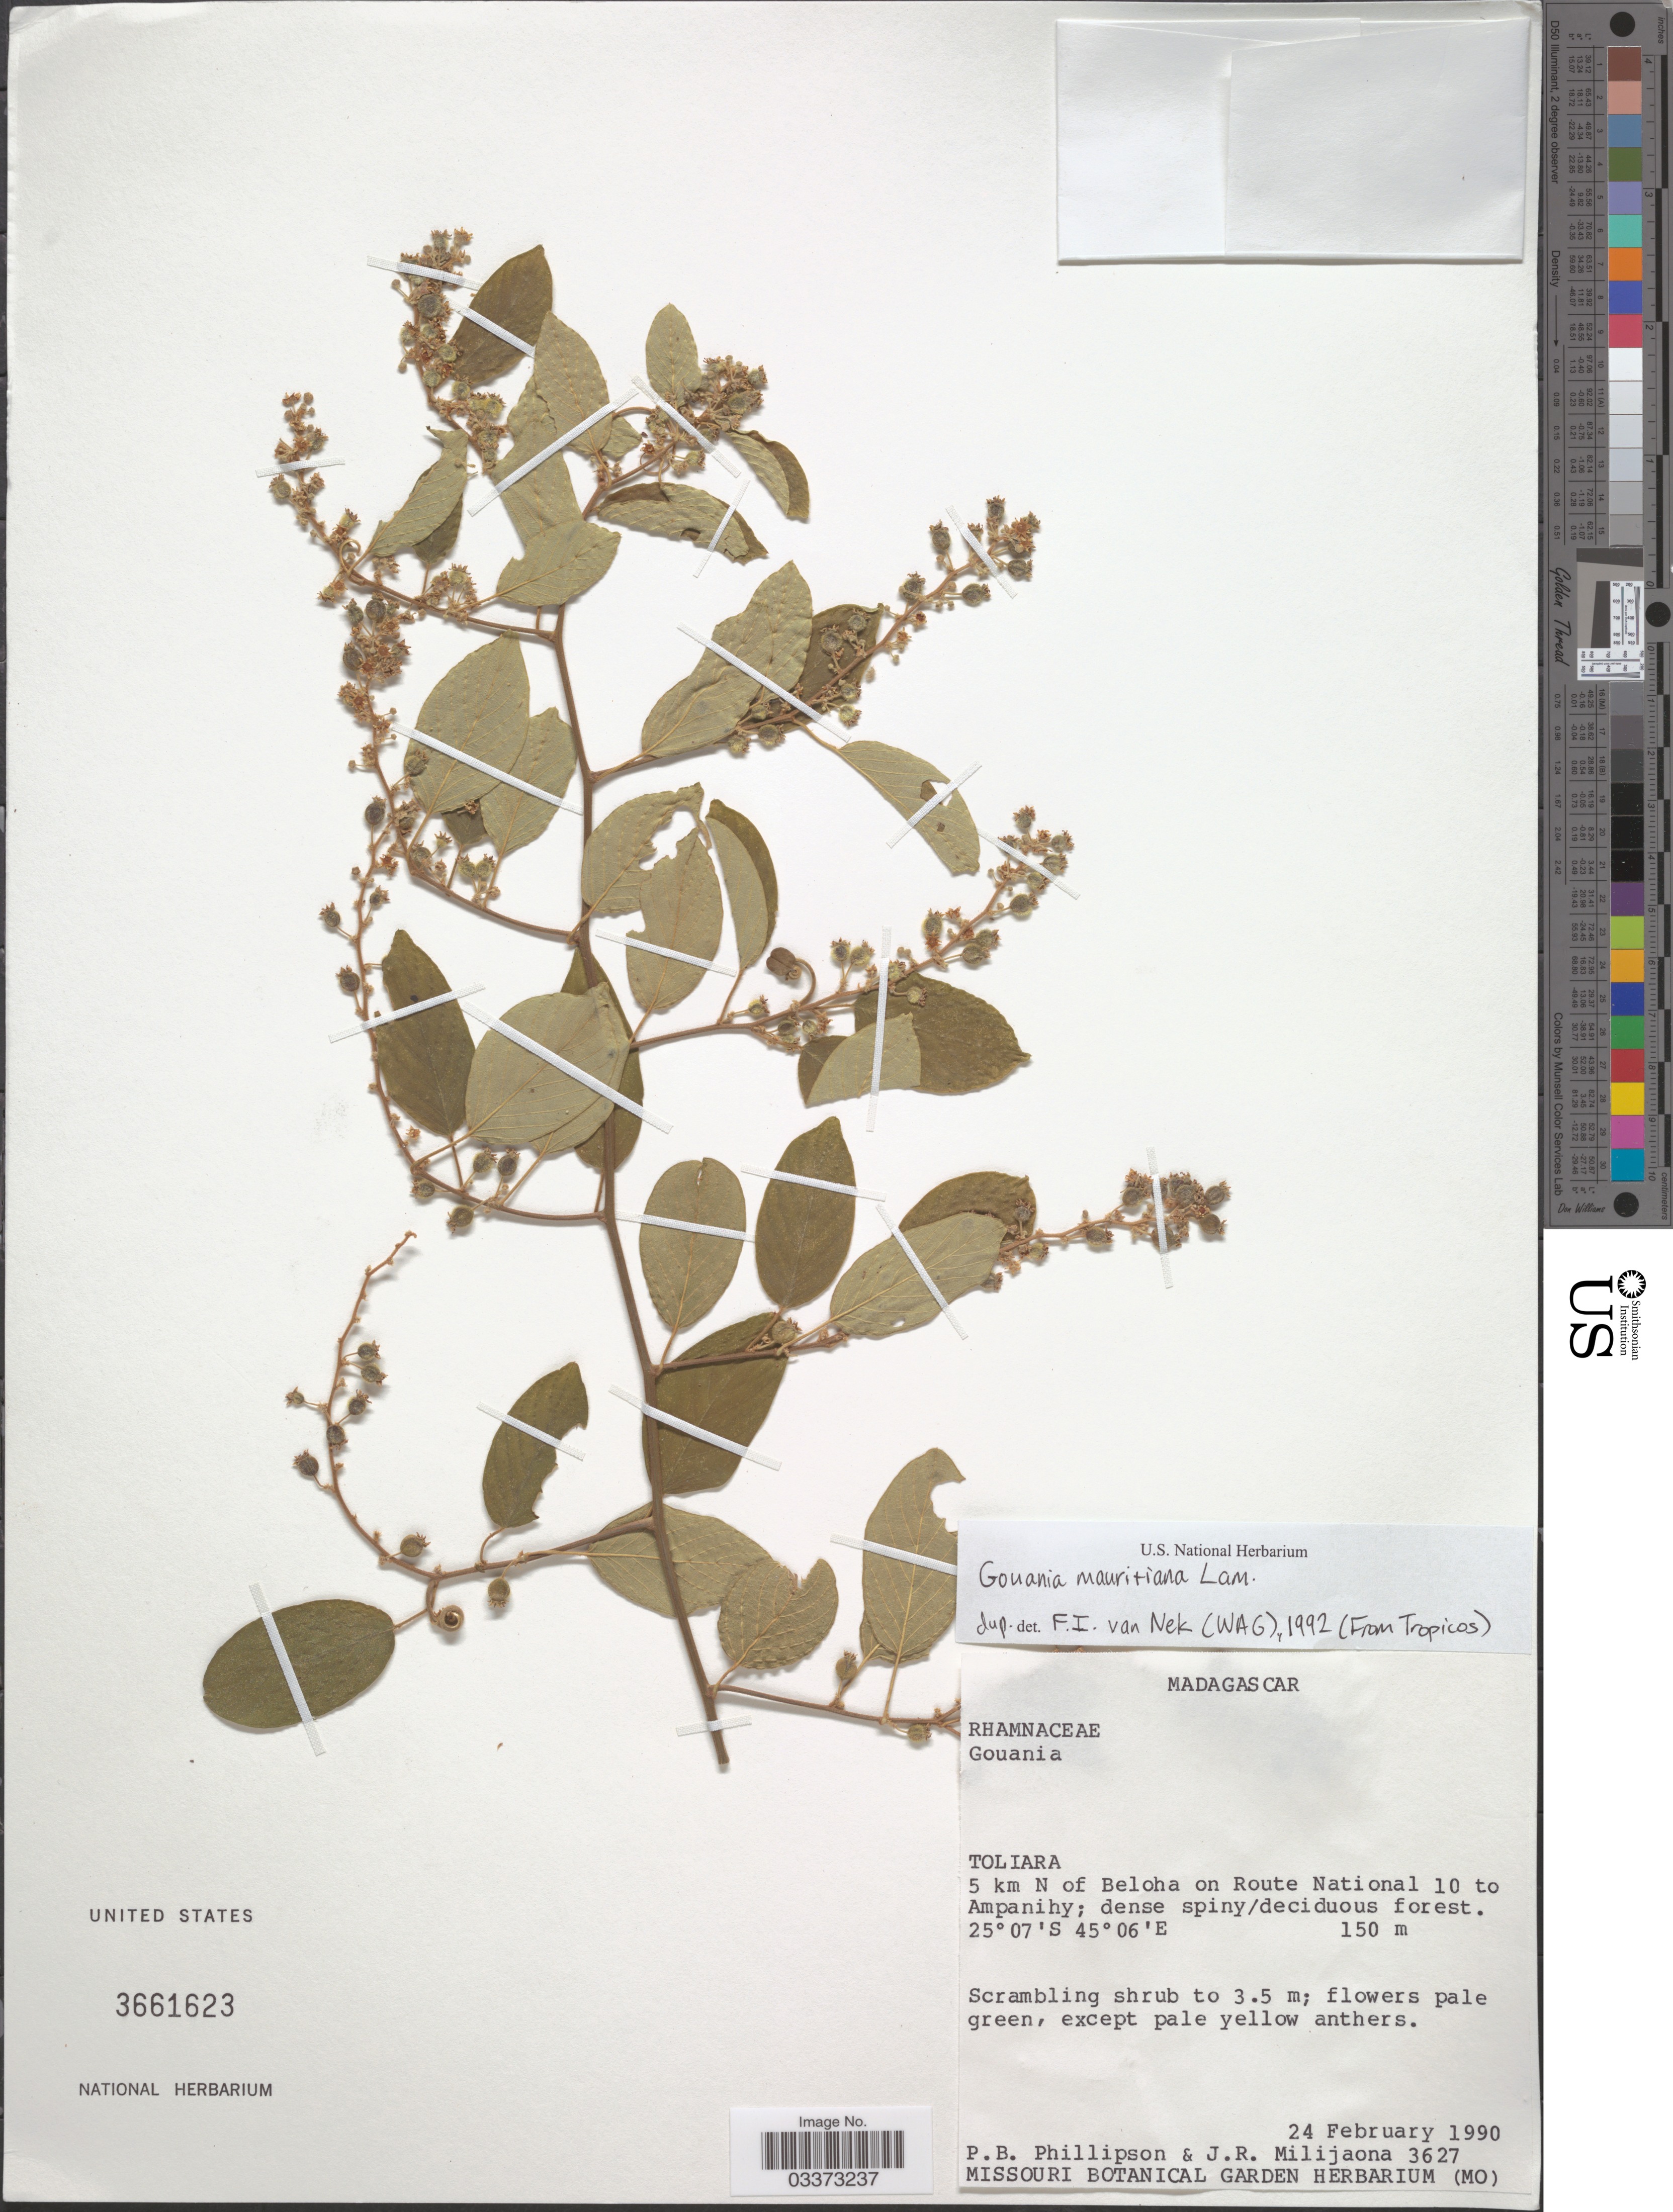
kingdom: Plantae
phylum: Tracheophyta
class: Magnoliopsida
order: Rosales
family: Rhamnaceae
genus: Gouania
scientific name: Gouania mauritiana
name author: Lam.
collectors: P. B. Phillipson & J. R. Milijaona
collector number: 3627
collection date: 1990-02-24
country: Madagascar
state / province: Androy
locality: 5 km N of Beloha on Route National 10 to Ampanihy.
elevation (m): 150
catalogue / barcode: US 3661623